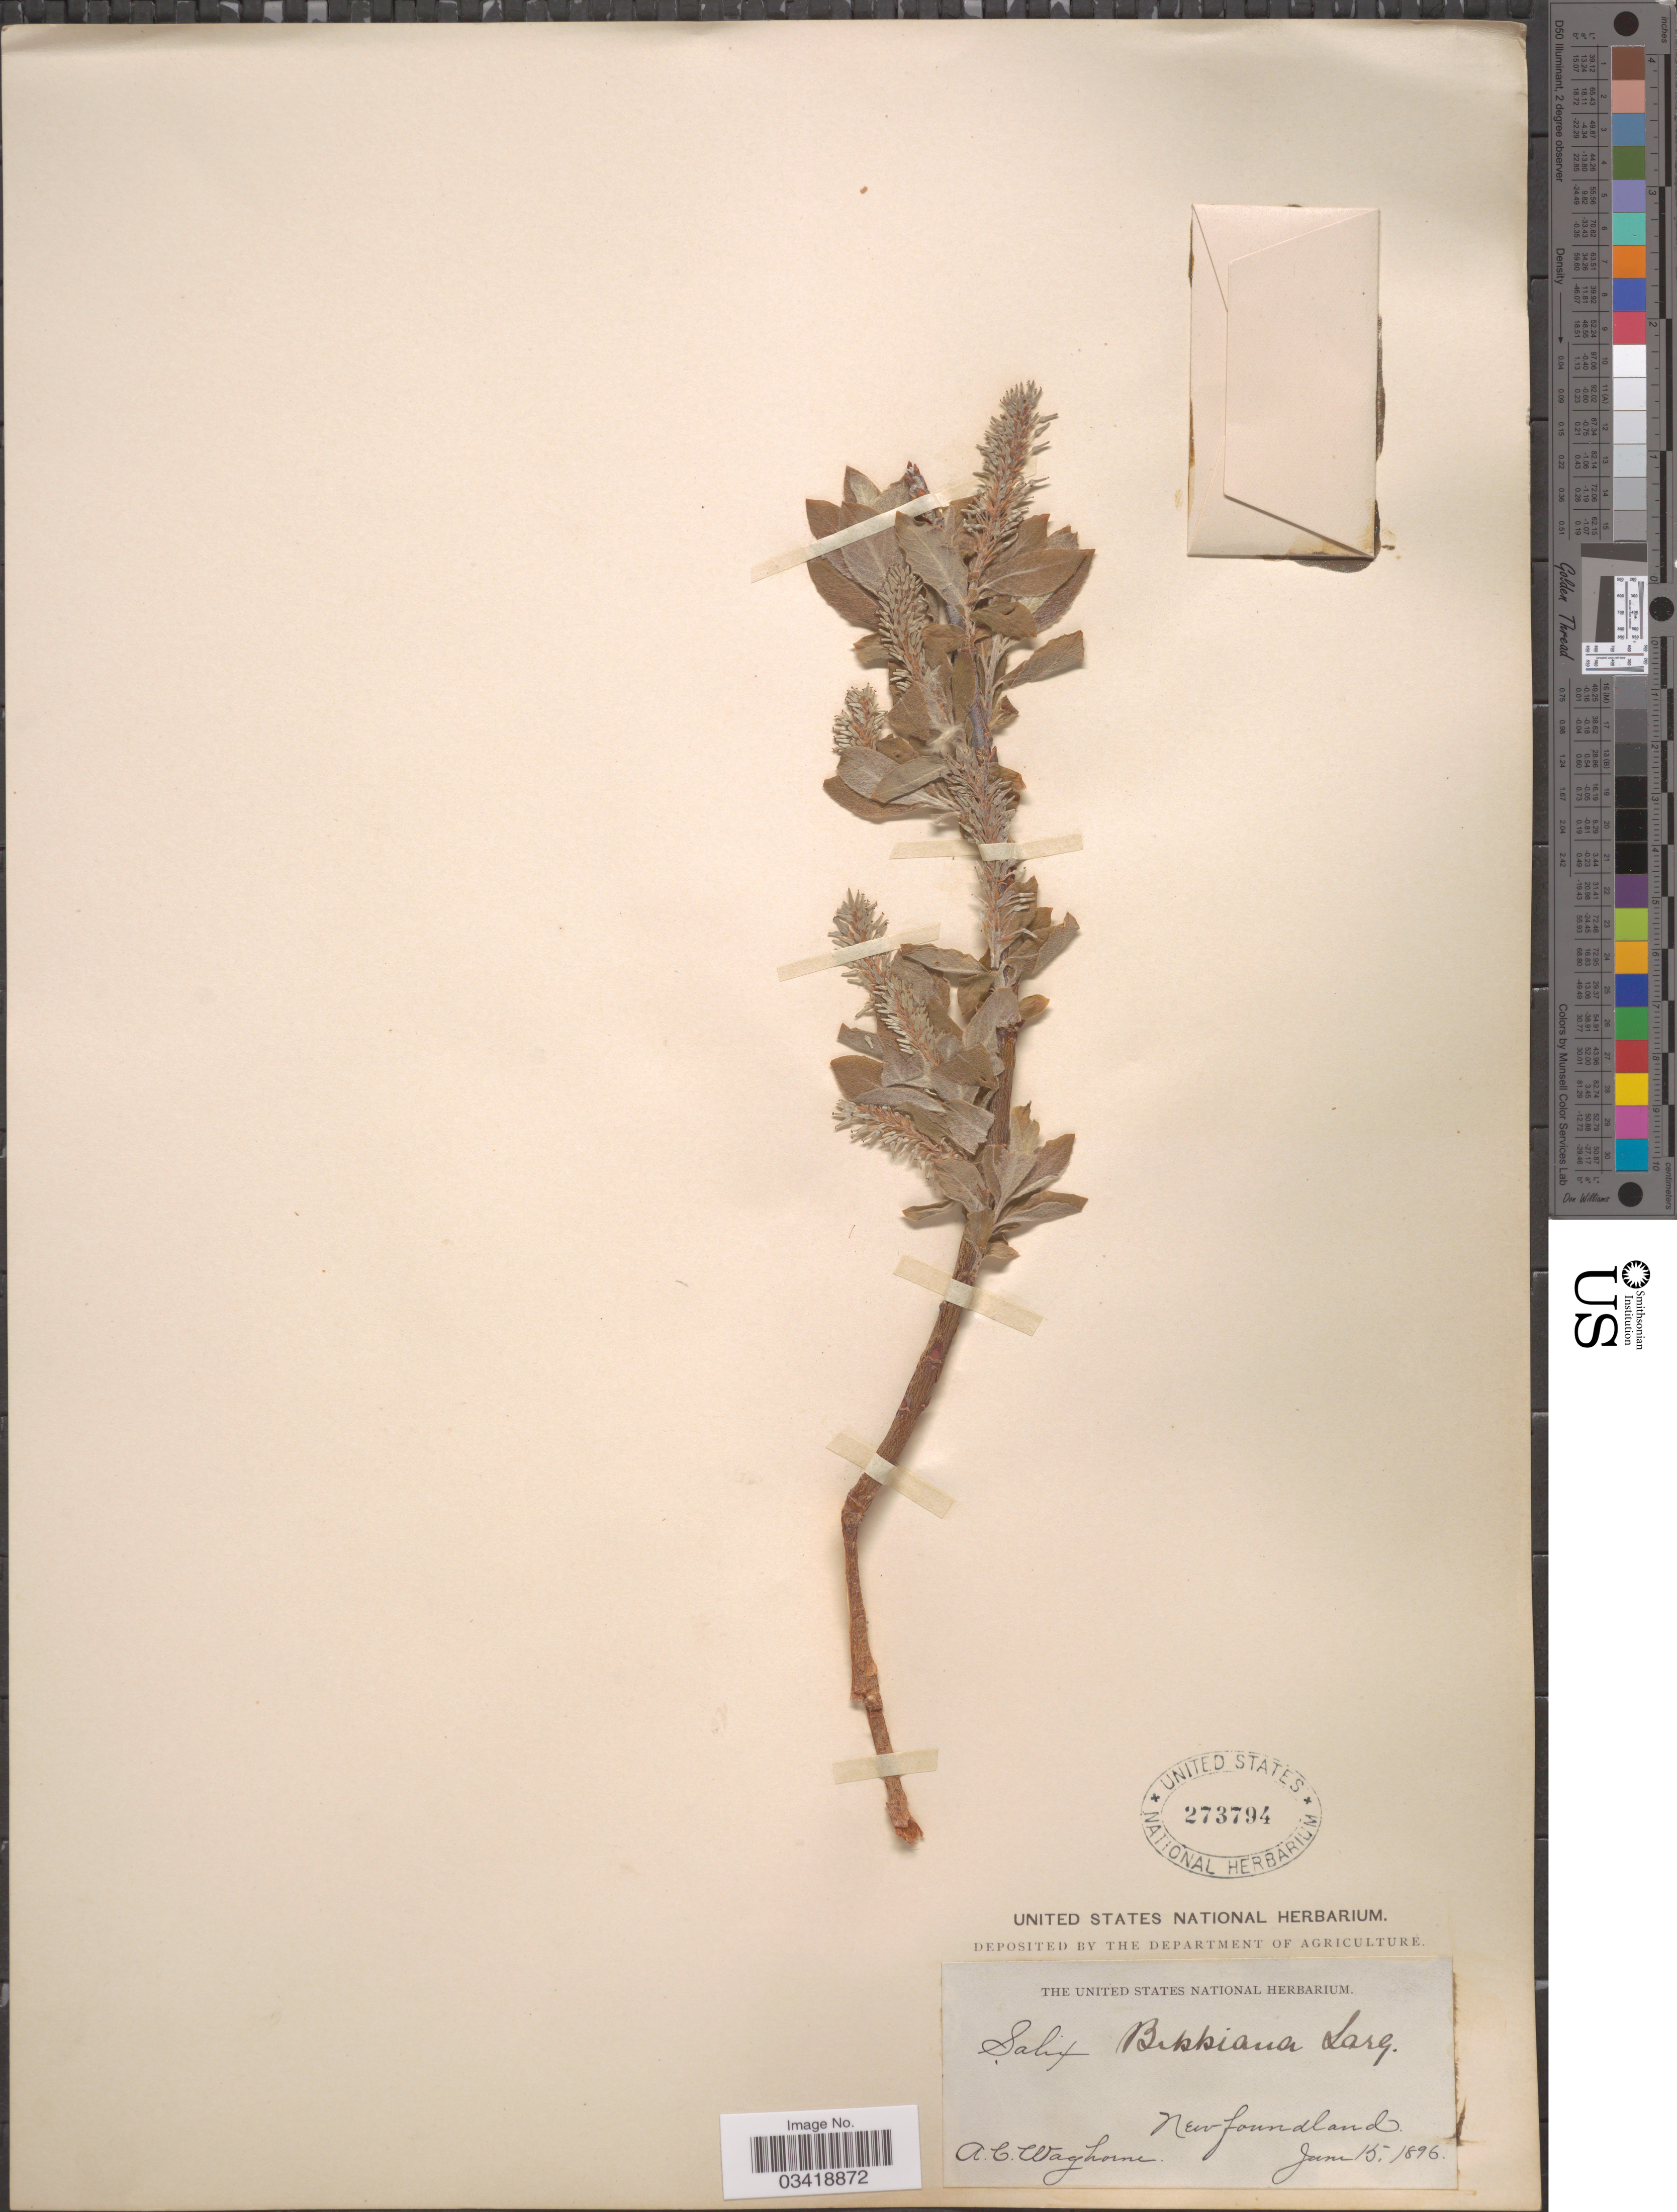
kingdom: Plantae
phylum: Tracheophyta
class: Magnoliopsida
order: Malpighiales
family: Salicaceae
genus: Salix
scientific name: Salix bebbiana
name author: Sarg.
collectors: A. Waghorne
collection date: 1896-06-15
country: Canada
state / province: Newfoundland and Labrador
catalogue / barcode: US 273794